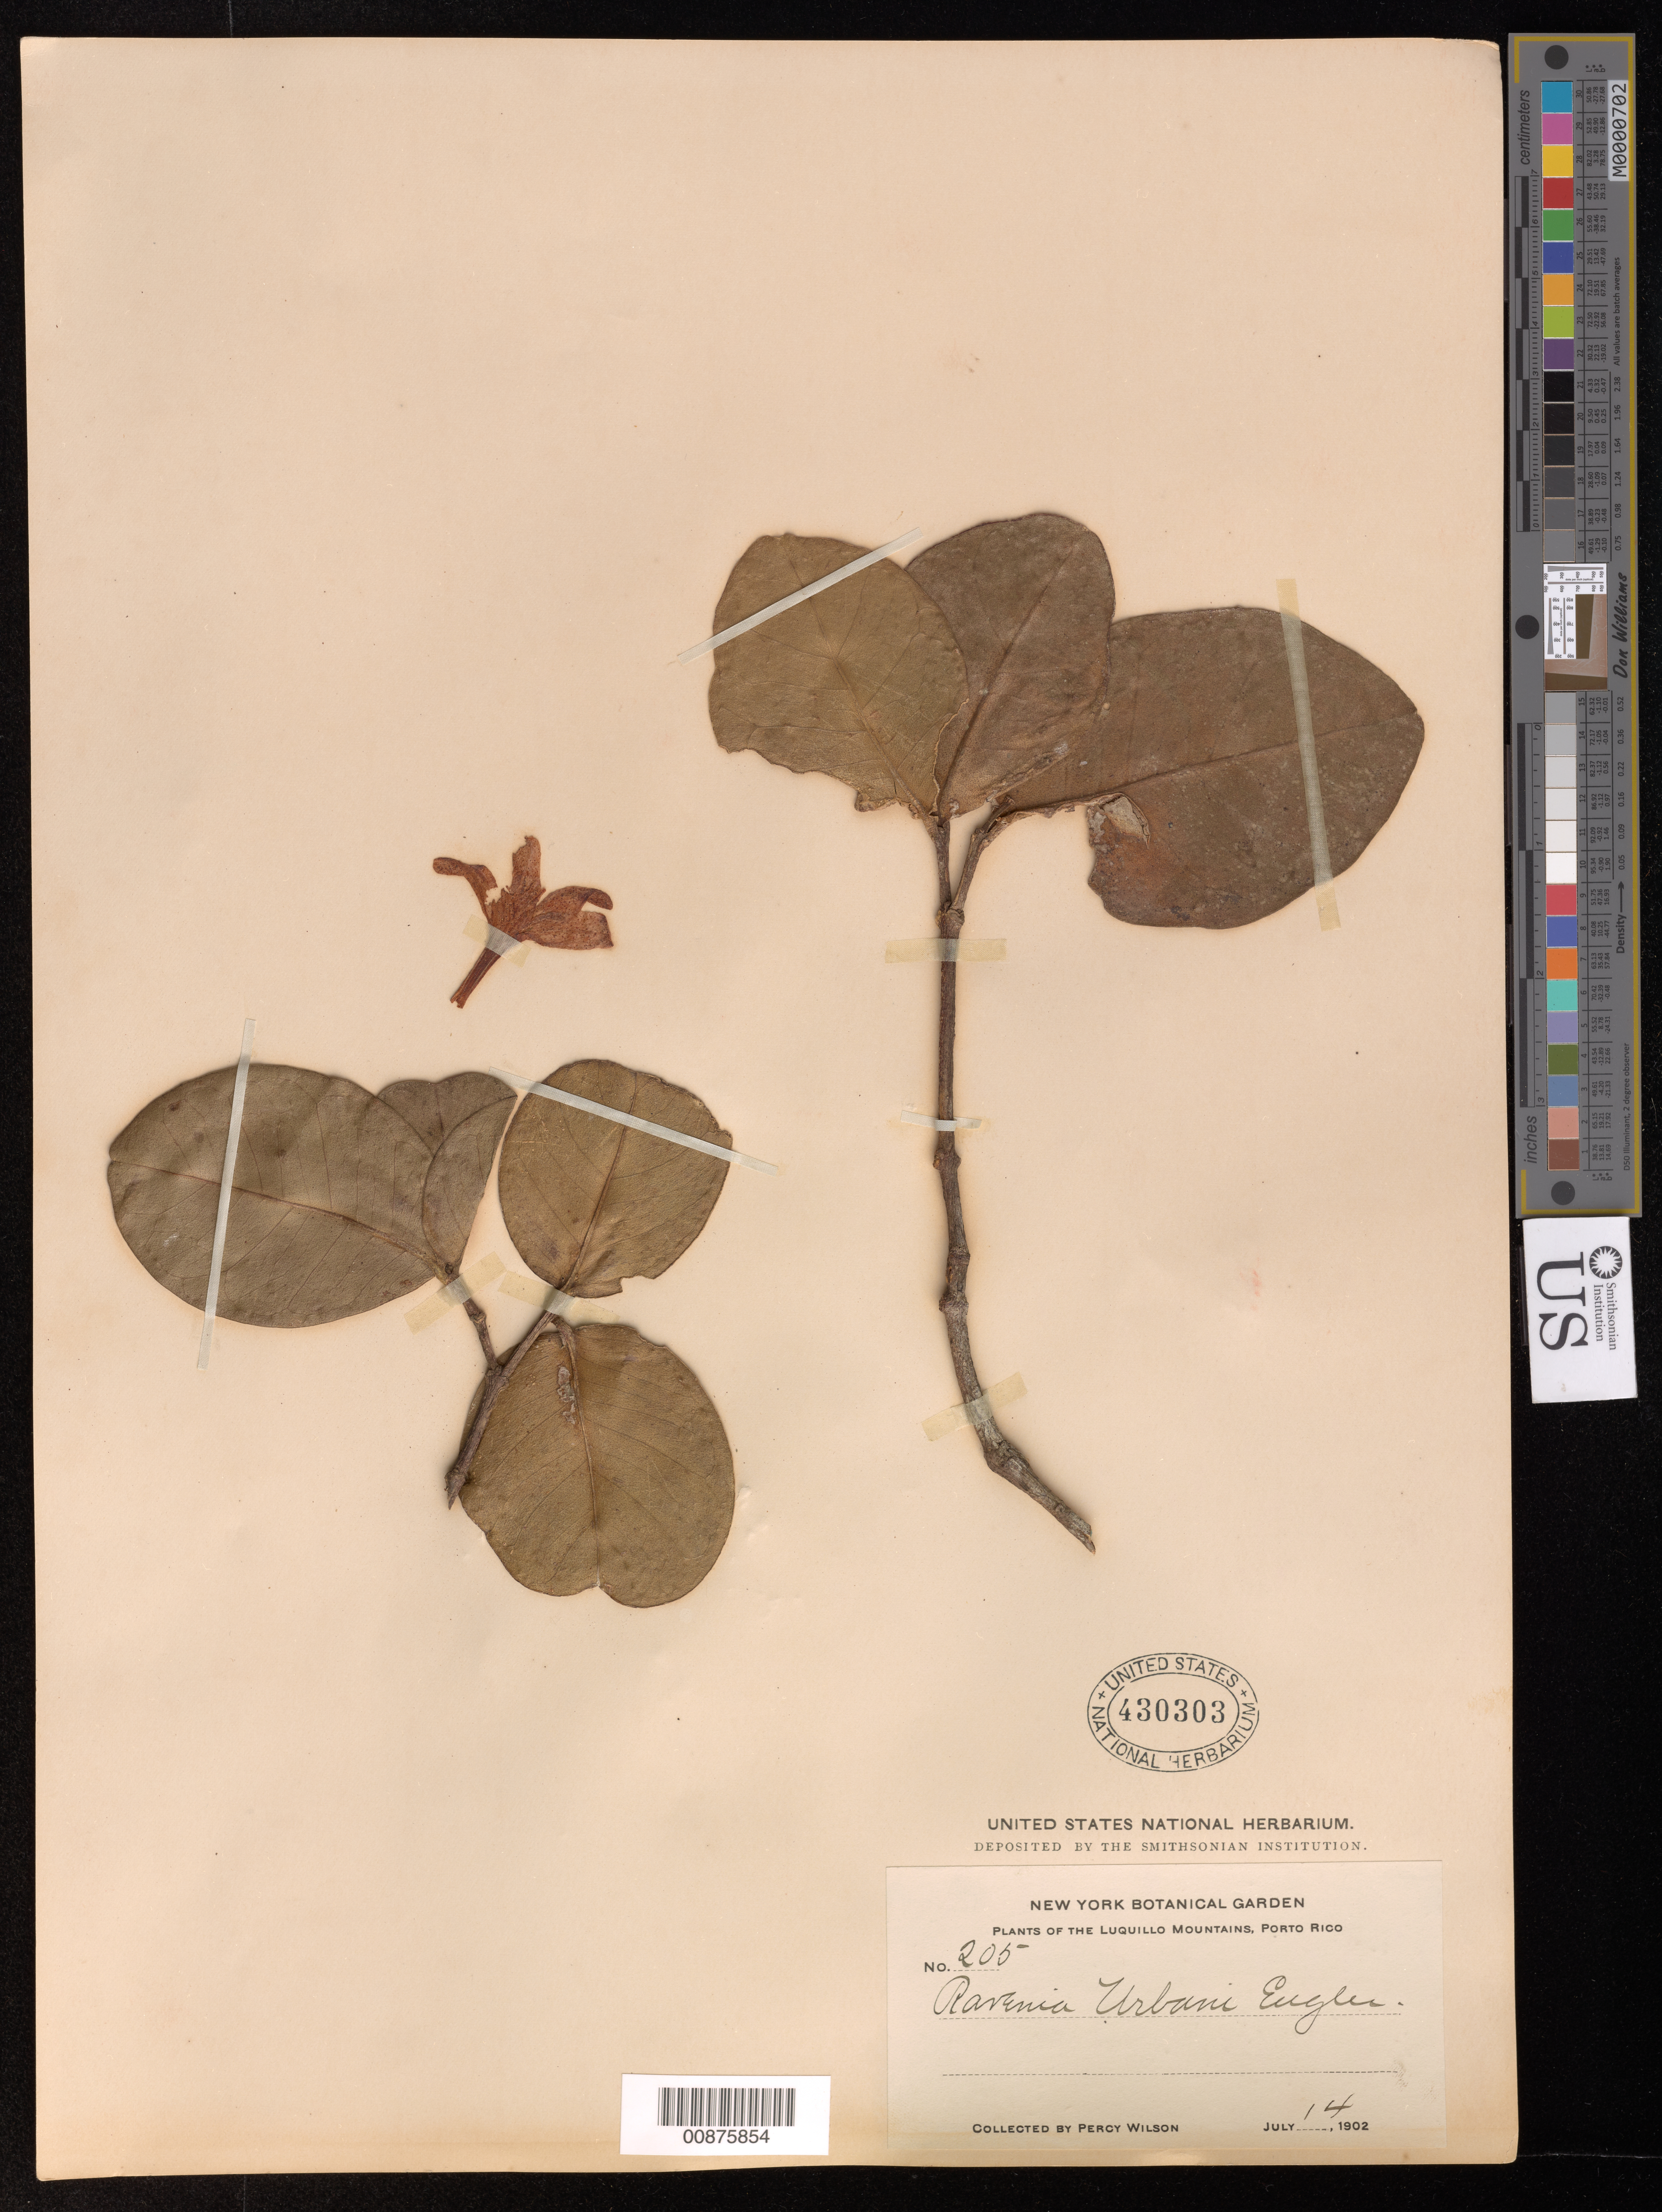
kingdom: Plantae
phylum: Tracheophyta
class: Magnoliopsida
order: Sapindales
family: Rutaceae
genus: Ravenia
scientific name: Ravenia urbani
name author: Engl.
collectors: P. Wilson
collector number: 205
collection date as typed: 14 Jul 1902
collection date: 1902-07-14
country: Puerto Rico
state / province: Luquillo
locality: Luquillo Mountains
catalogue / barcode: US 430303